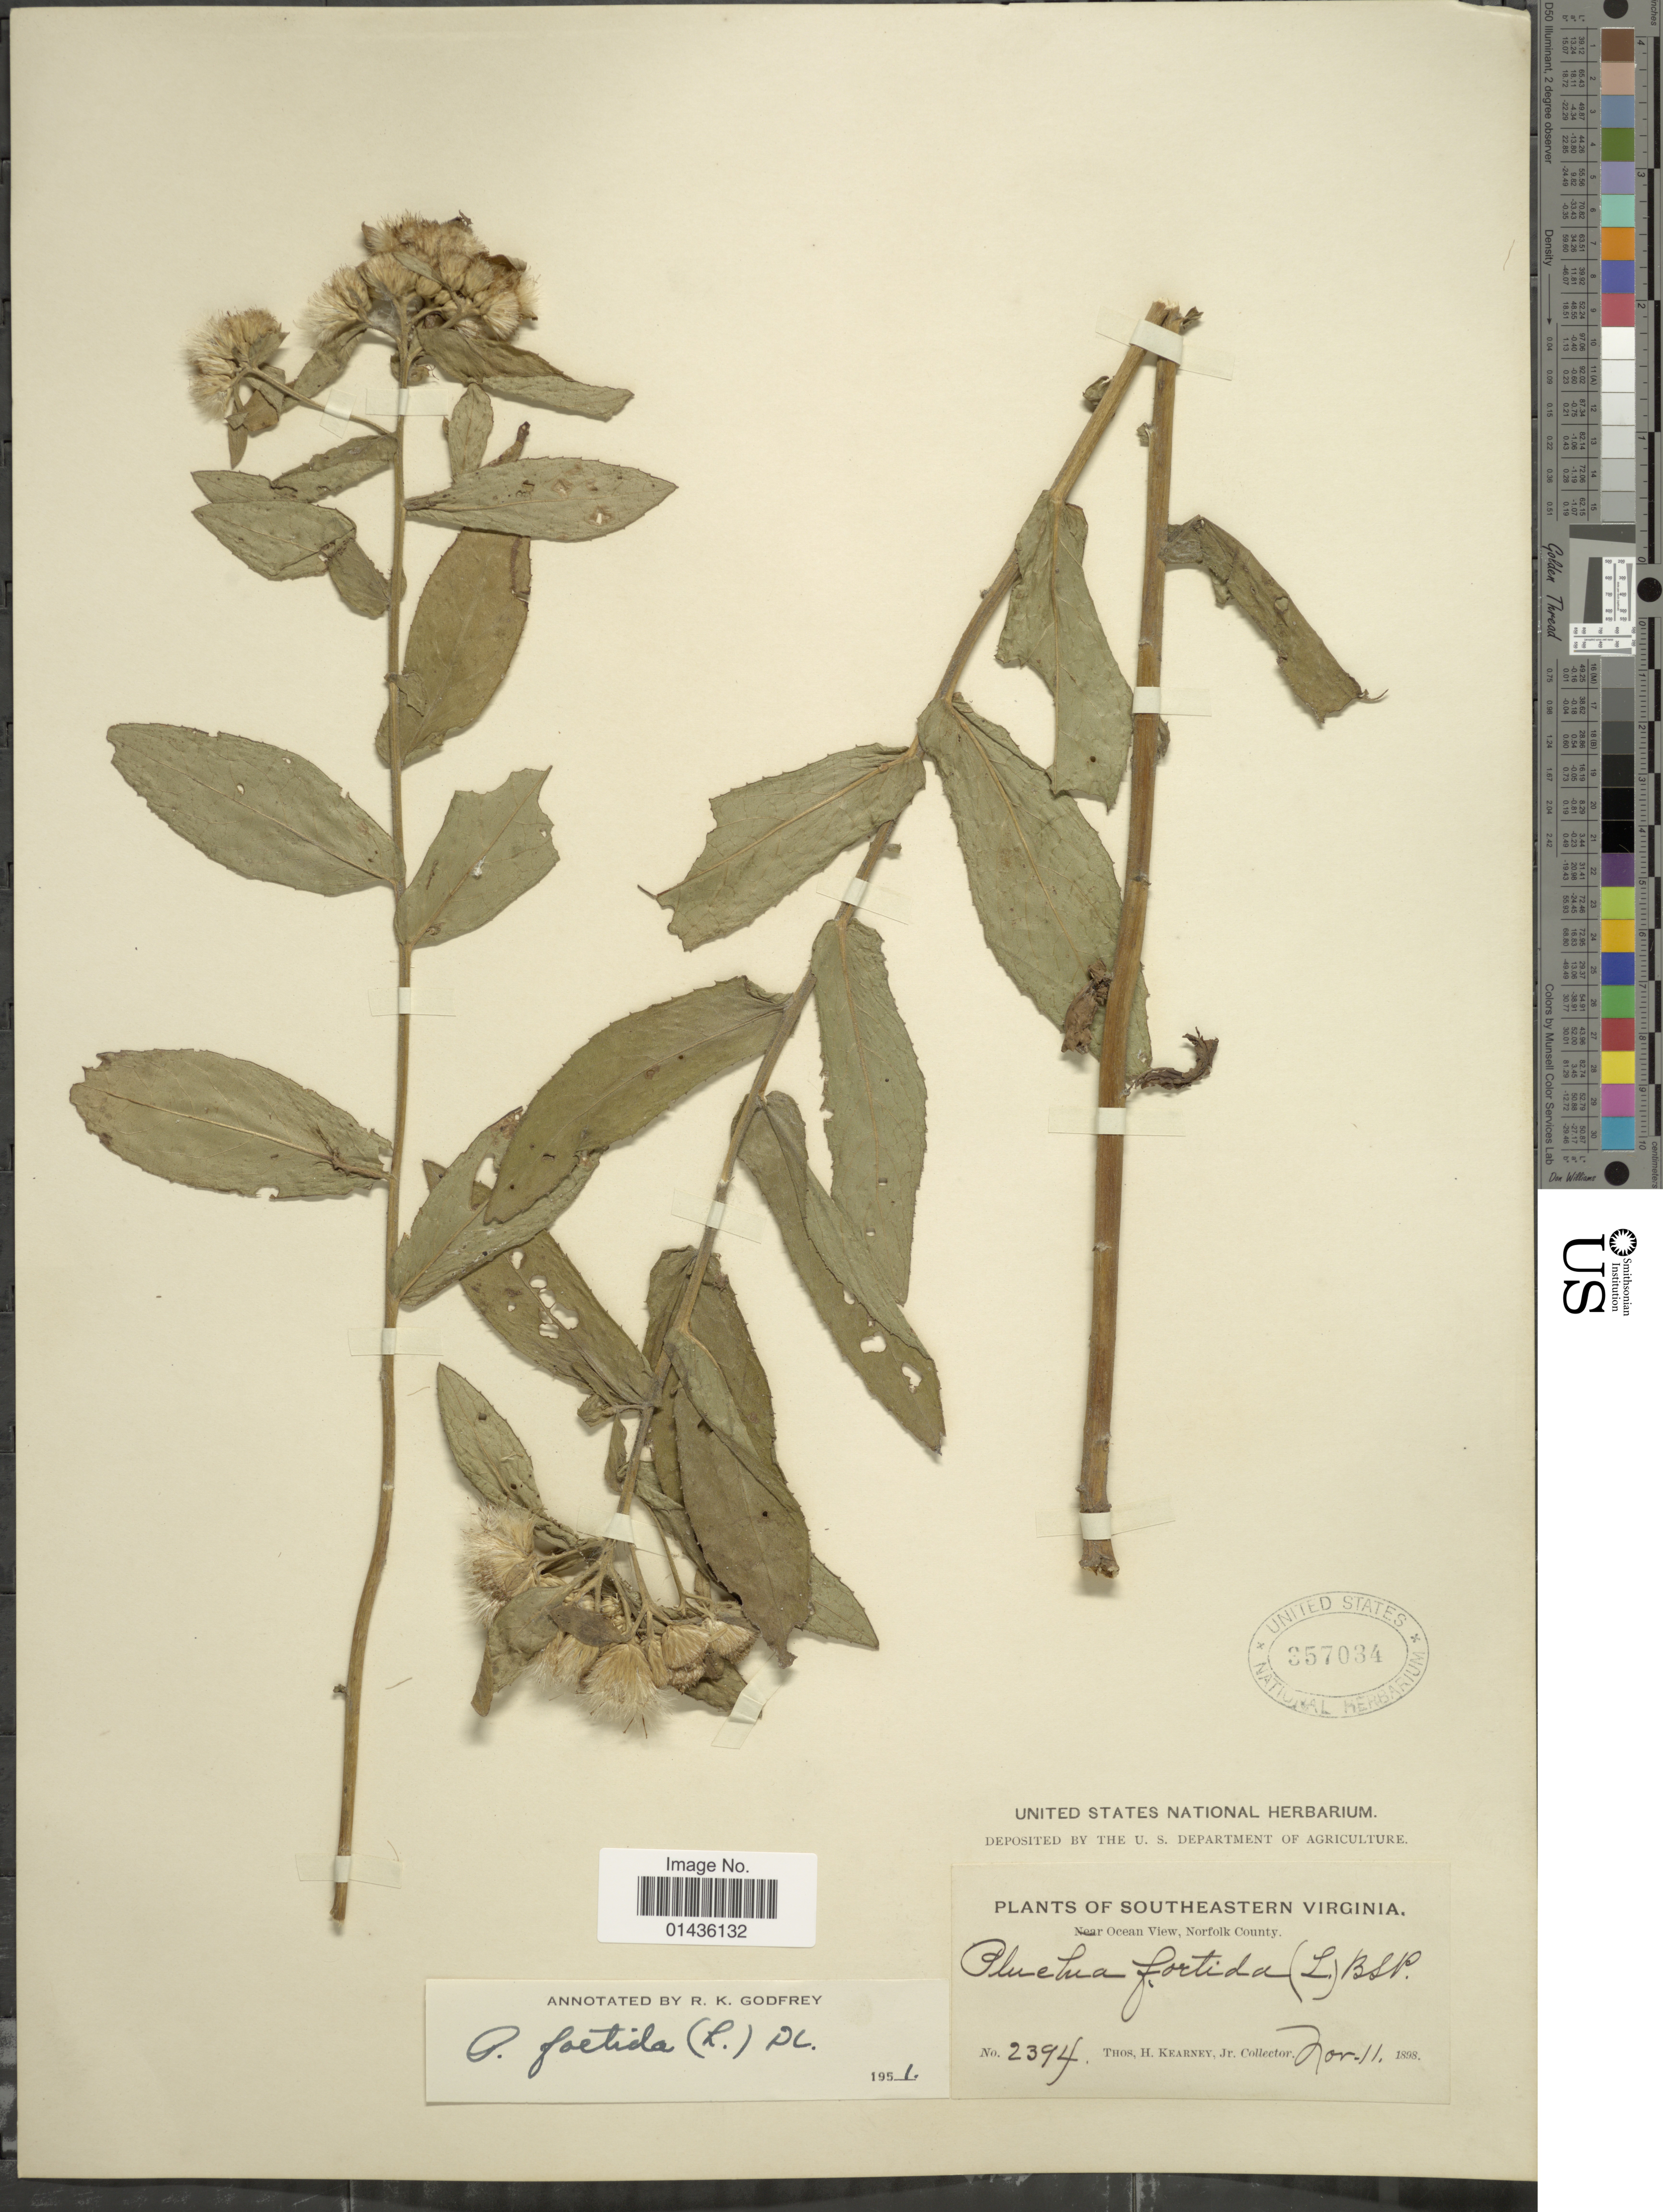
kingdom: Plantae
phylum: Tracheophyta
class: Magnoliopsida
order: Asterales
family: Asteraceae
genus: Pluchea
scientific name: Pluchea foetida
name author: (L.) DC.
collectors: T. H. Kearney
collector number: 2394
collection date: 1898-11-11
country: United States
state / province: Virginia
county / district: City of Norfolk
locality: Southeastern Virginia, Ocean View, Norfolk County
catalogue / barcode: US 357034